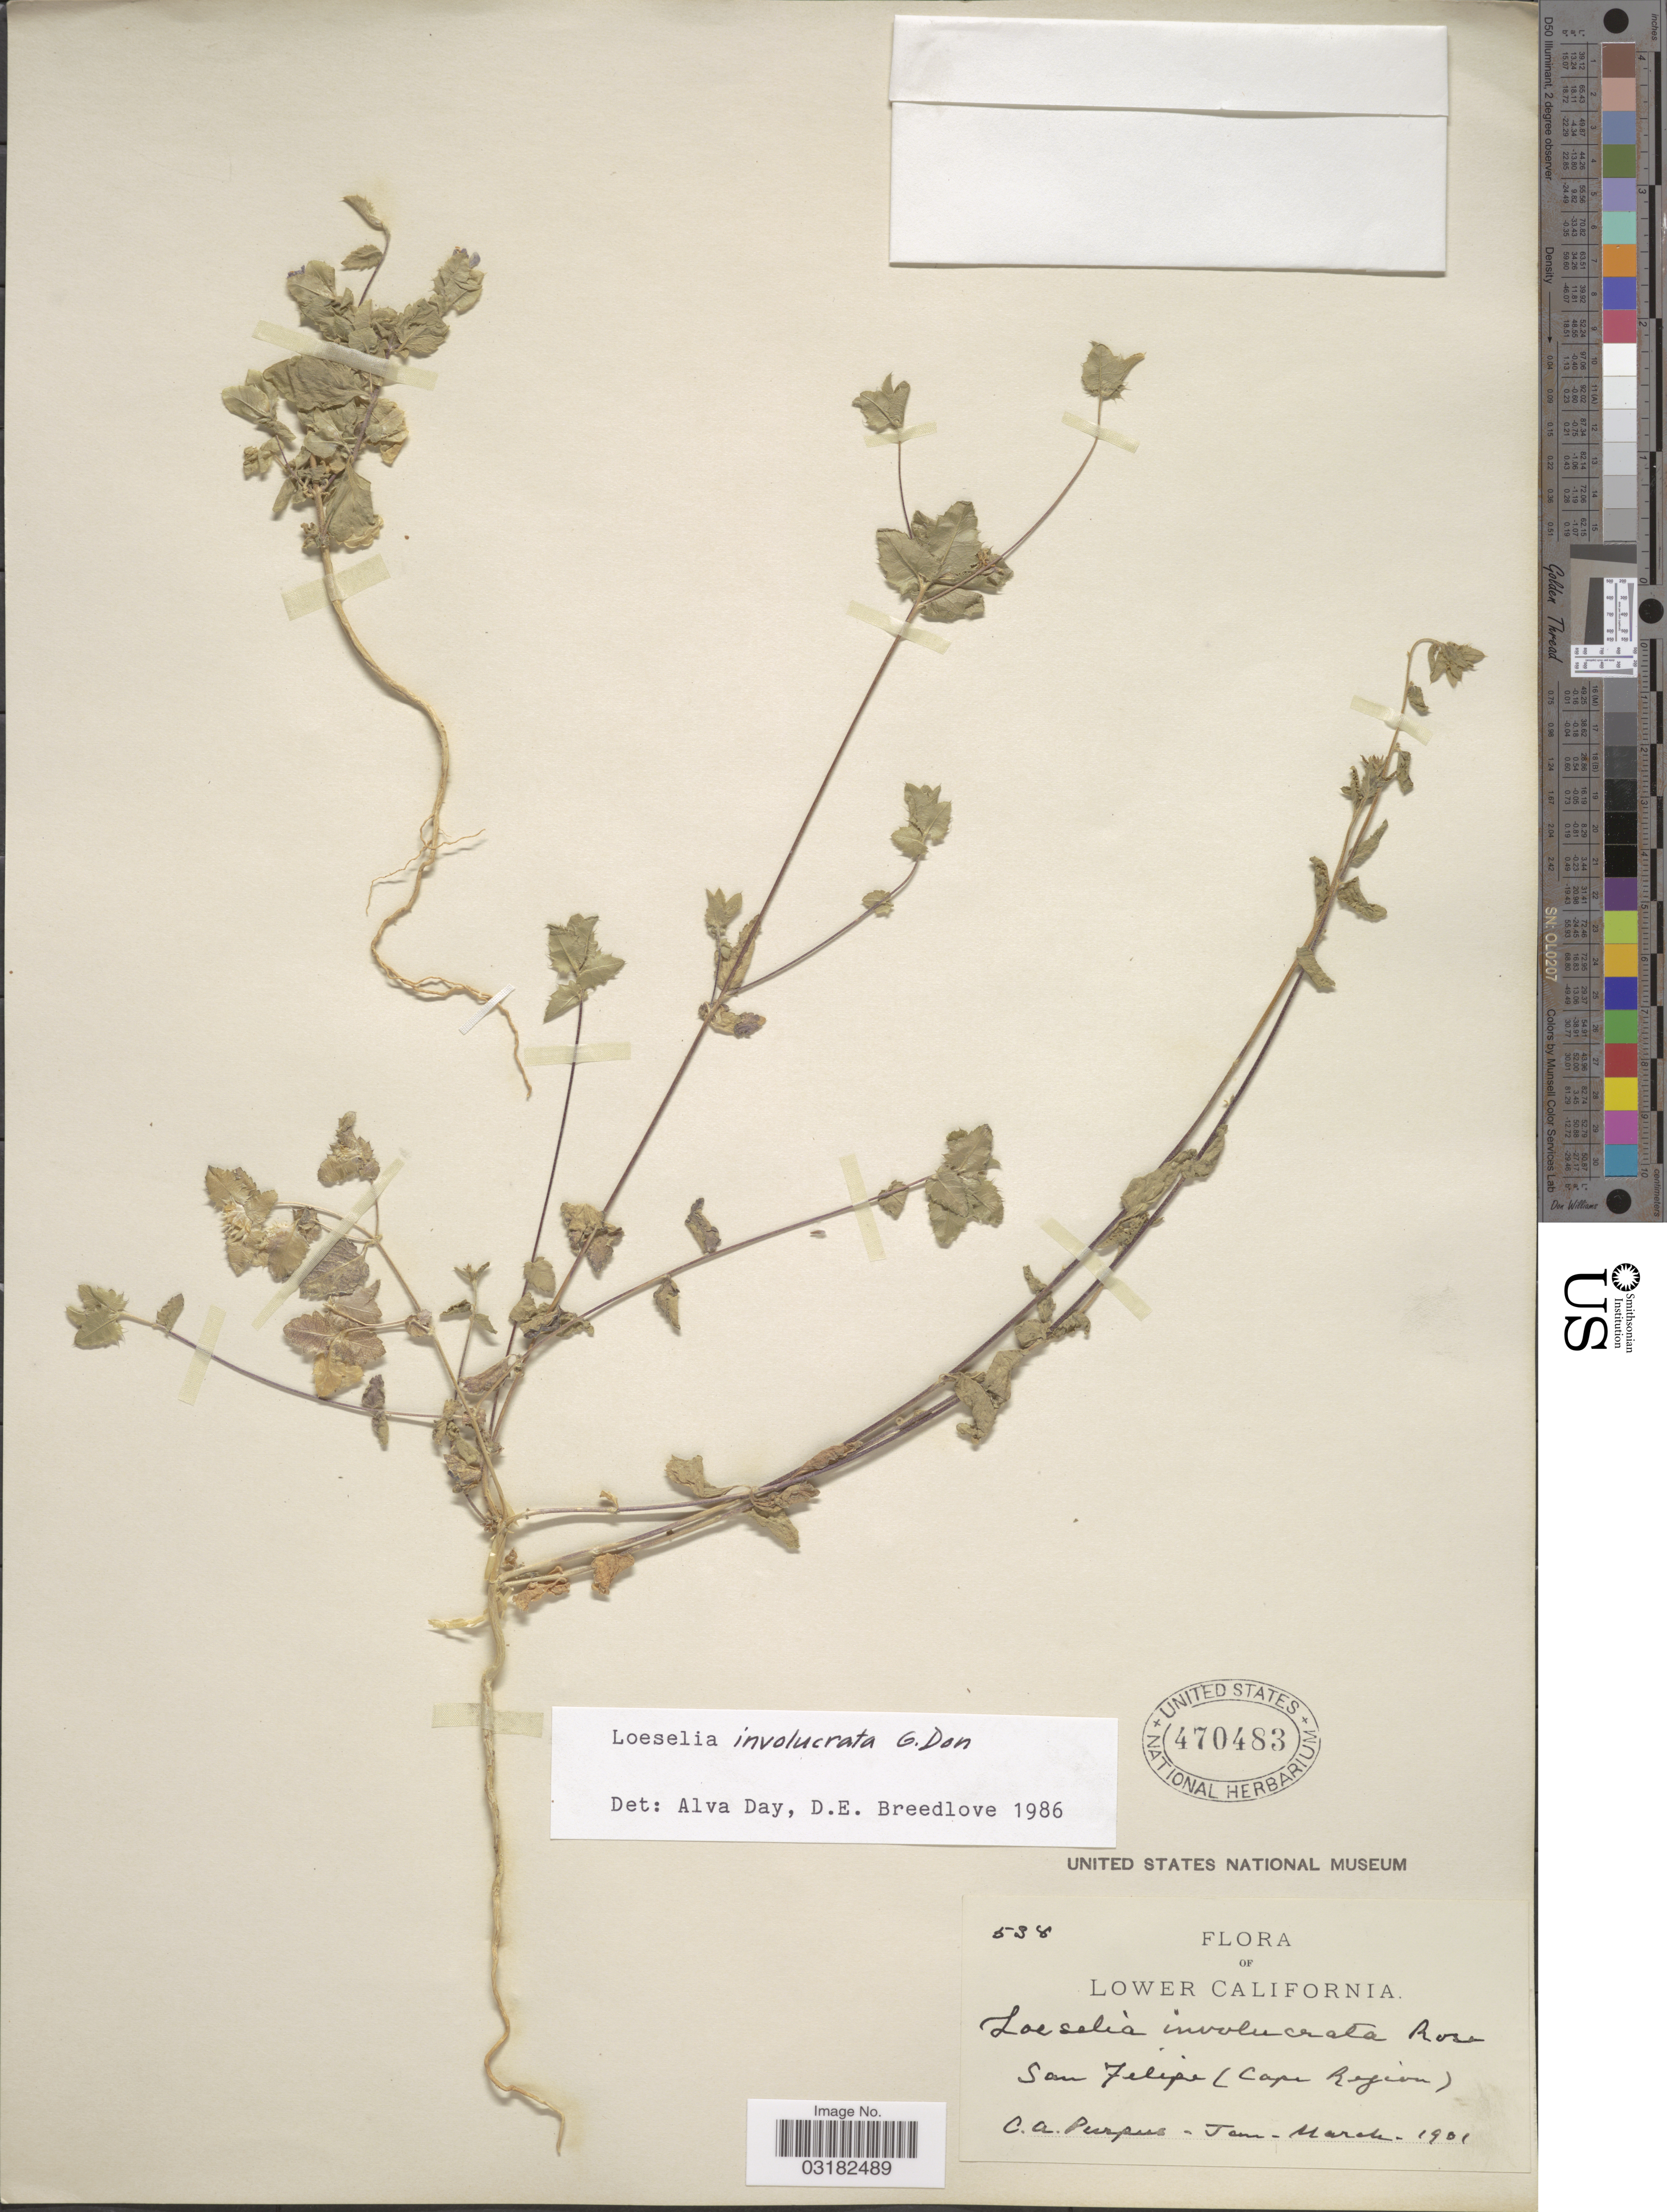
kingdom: Plantae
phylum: Tracheophyta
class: Magnoliopsida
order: Ericales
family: Polemoniaceae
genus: Loeselia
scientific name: Loeselia involucrata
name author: G. Don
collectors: C. A. Purpus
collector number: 538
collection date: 1901-01/1901-03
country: Mexico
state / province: Baja California Sur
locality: San Felipe. (Cape Region).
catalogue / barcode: US 470483